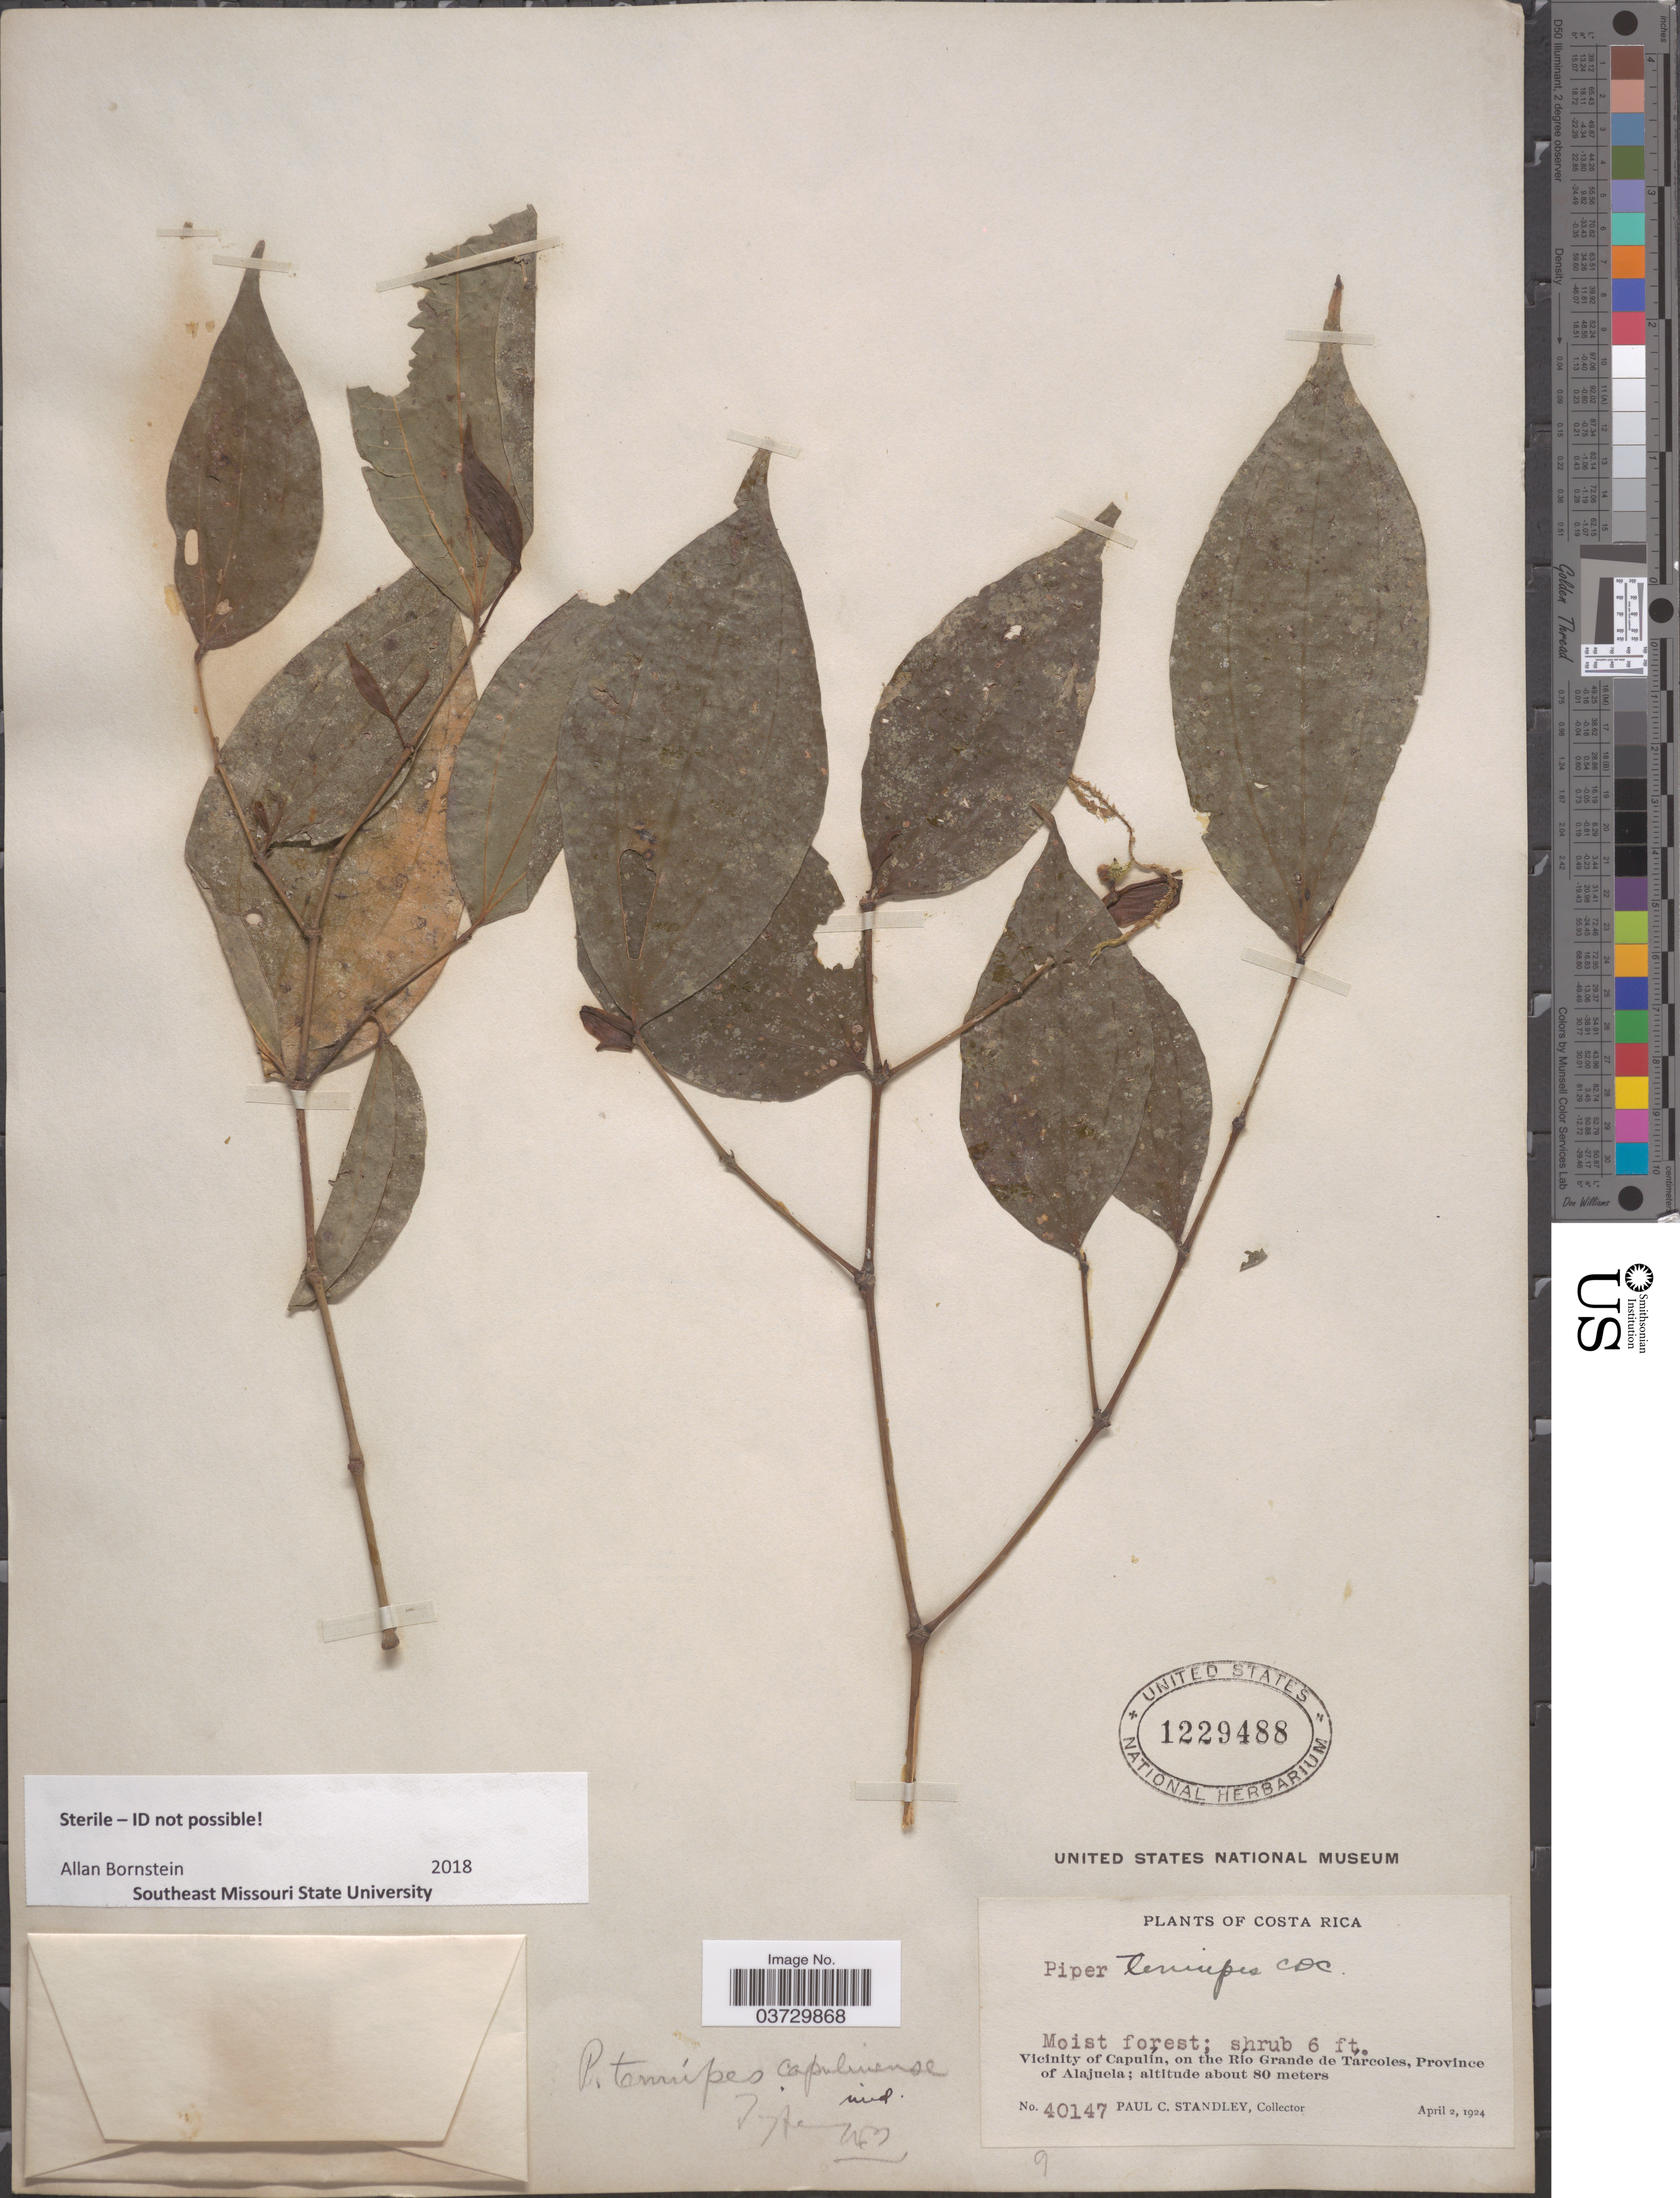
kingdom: Plantae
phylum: Tracheophyta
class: Magnoliopsida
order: Piperales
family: Piperaceae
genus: Piper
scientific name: Piper sp.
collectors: P. C. Standley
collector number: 40147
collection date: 1924-04-02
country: Costa Rica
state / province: Alajuela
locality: Vicinity of Capulín, on the Río Grande de Tarcoles.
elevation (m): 80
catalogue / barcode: US 1229488